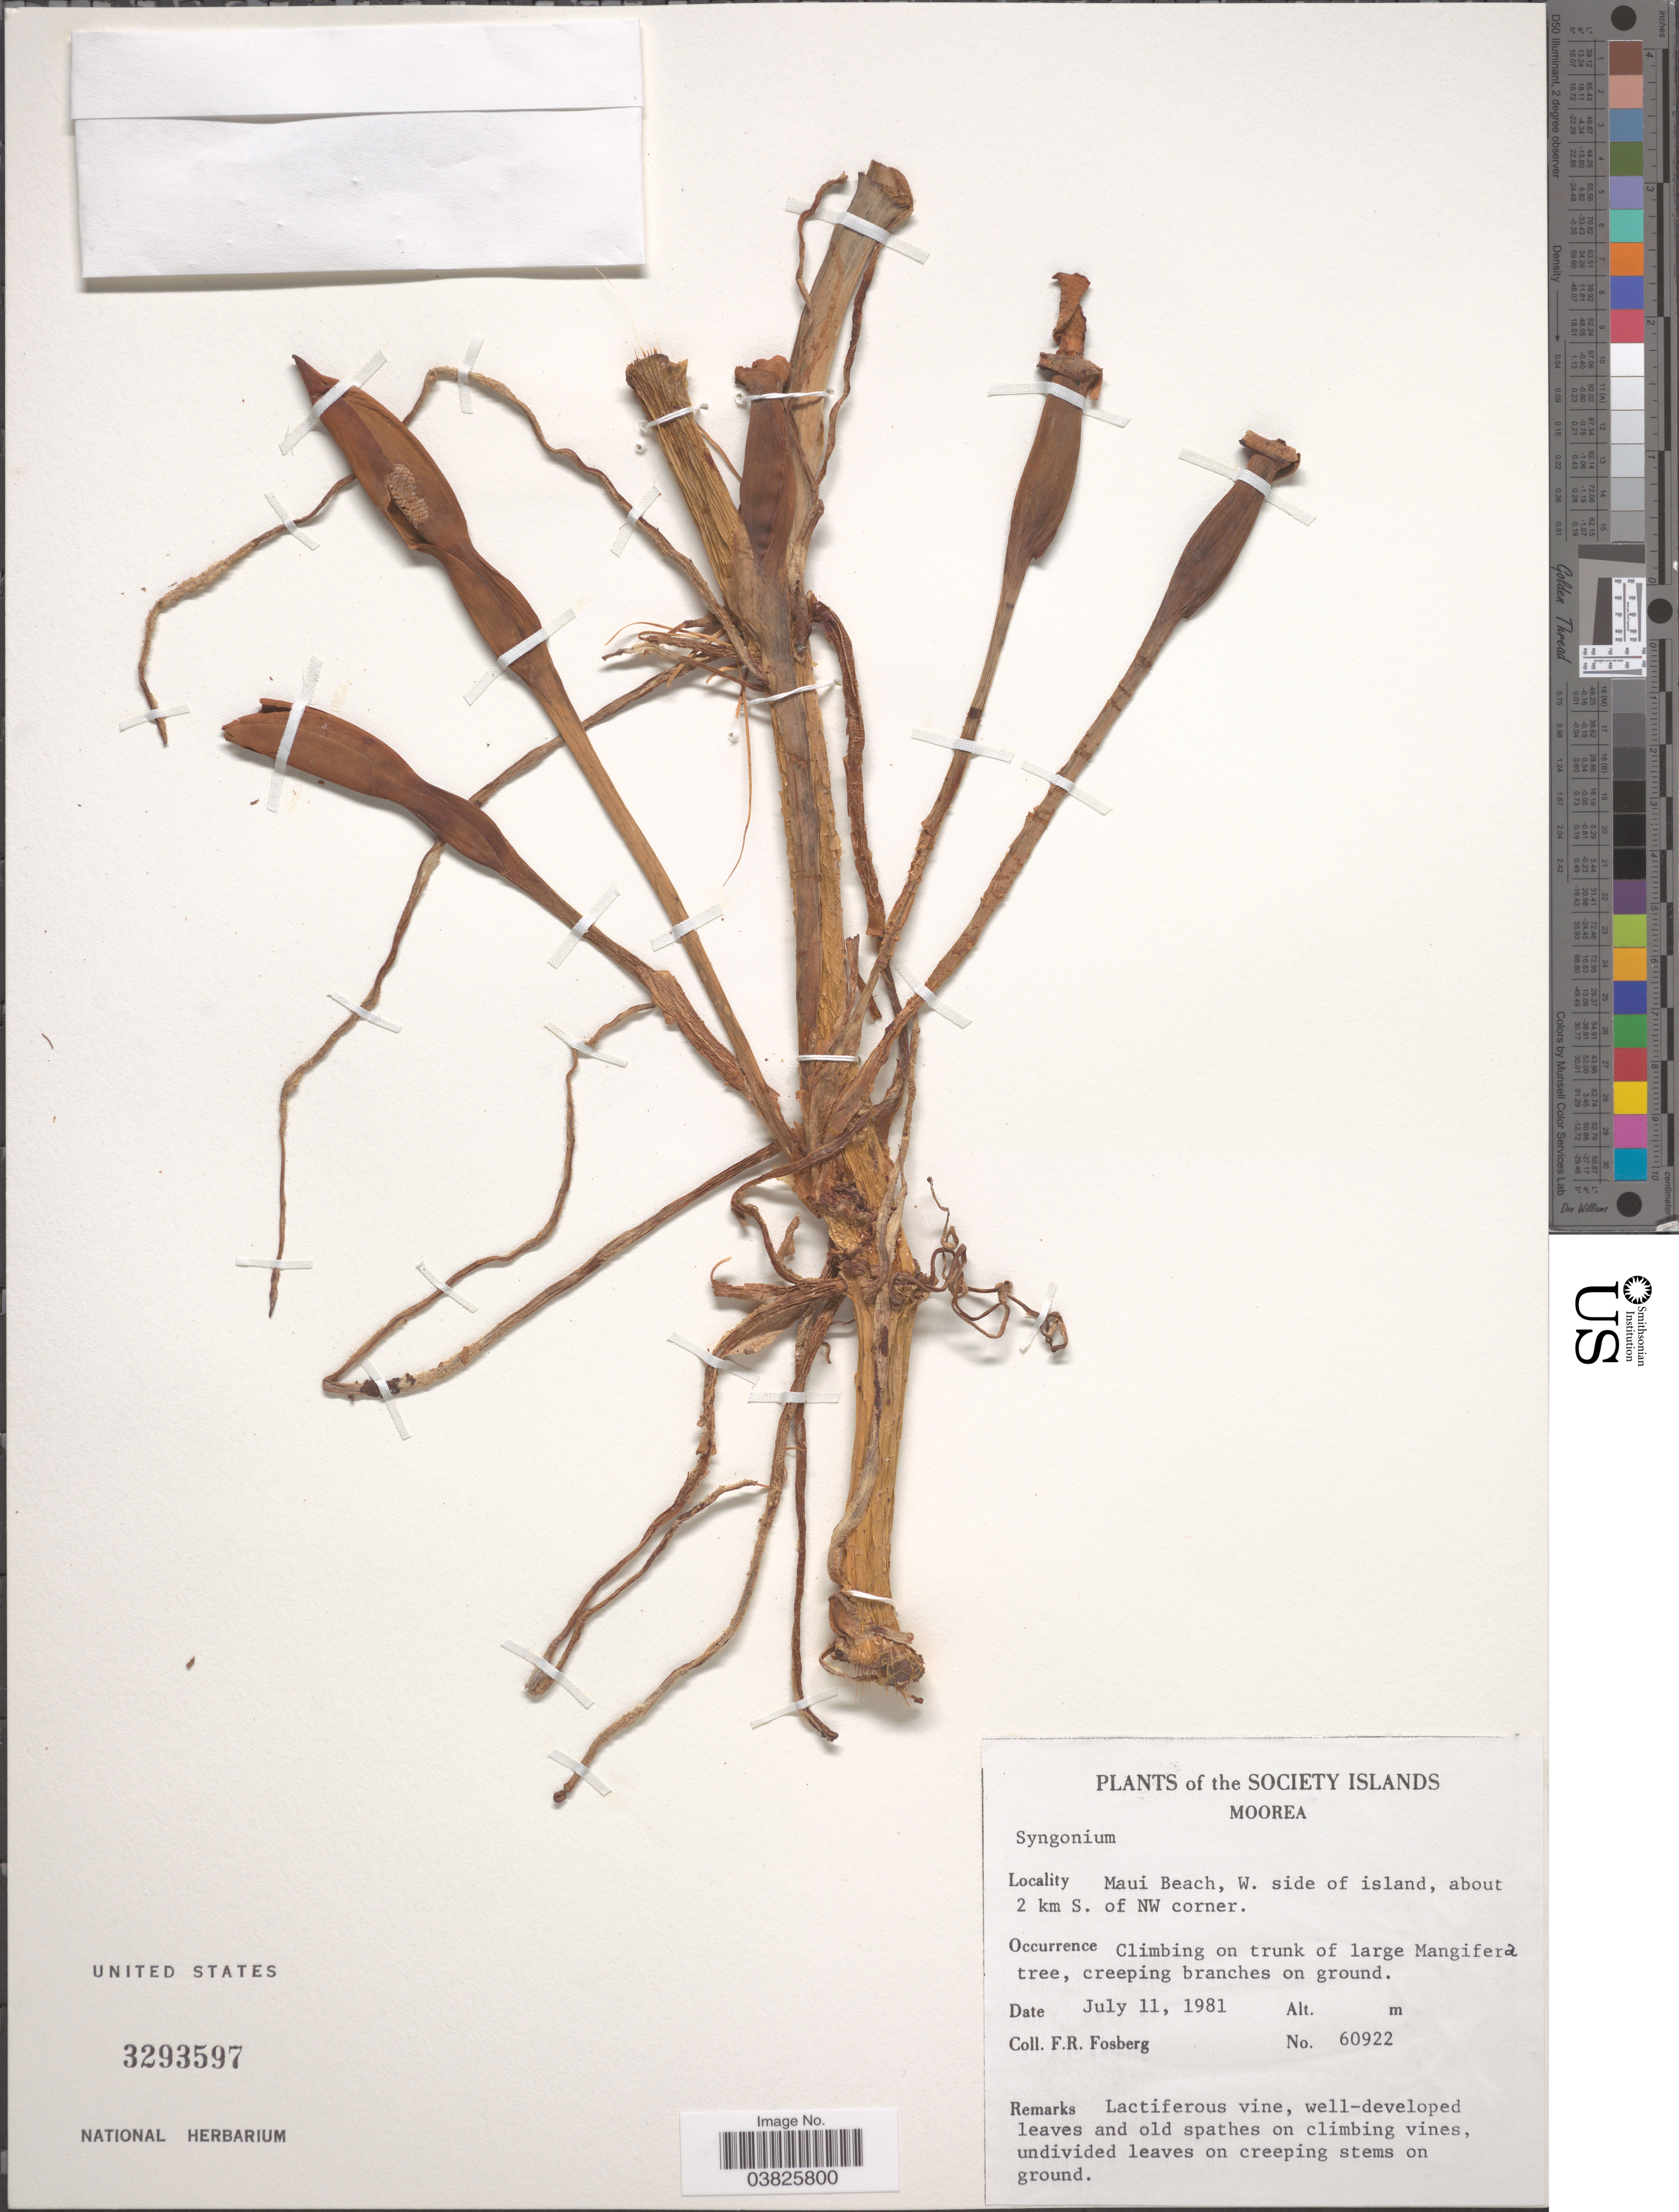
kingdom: Plantae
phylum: Tracheophyta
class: Liliopsida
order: Alismatales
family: Araceae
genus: Syngonium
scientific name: Syngonium sp.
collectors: F. R. Fosberg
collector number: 60922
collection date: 1981-07-11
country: French Polynesia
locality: Society Islands. Moorea. Maui Beach, W. side of island, about 2 km S. of NW corner.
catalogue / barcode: US 3293597